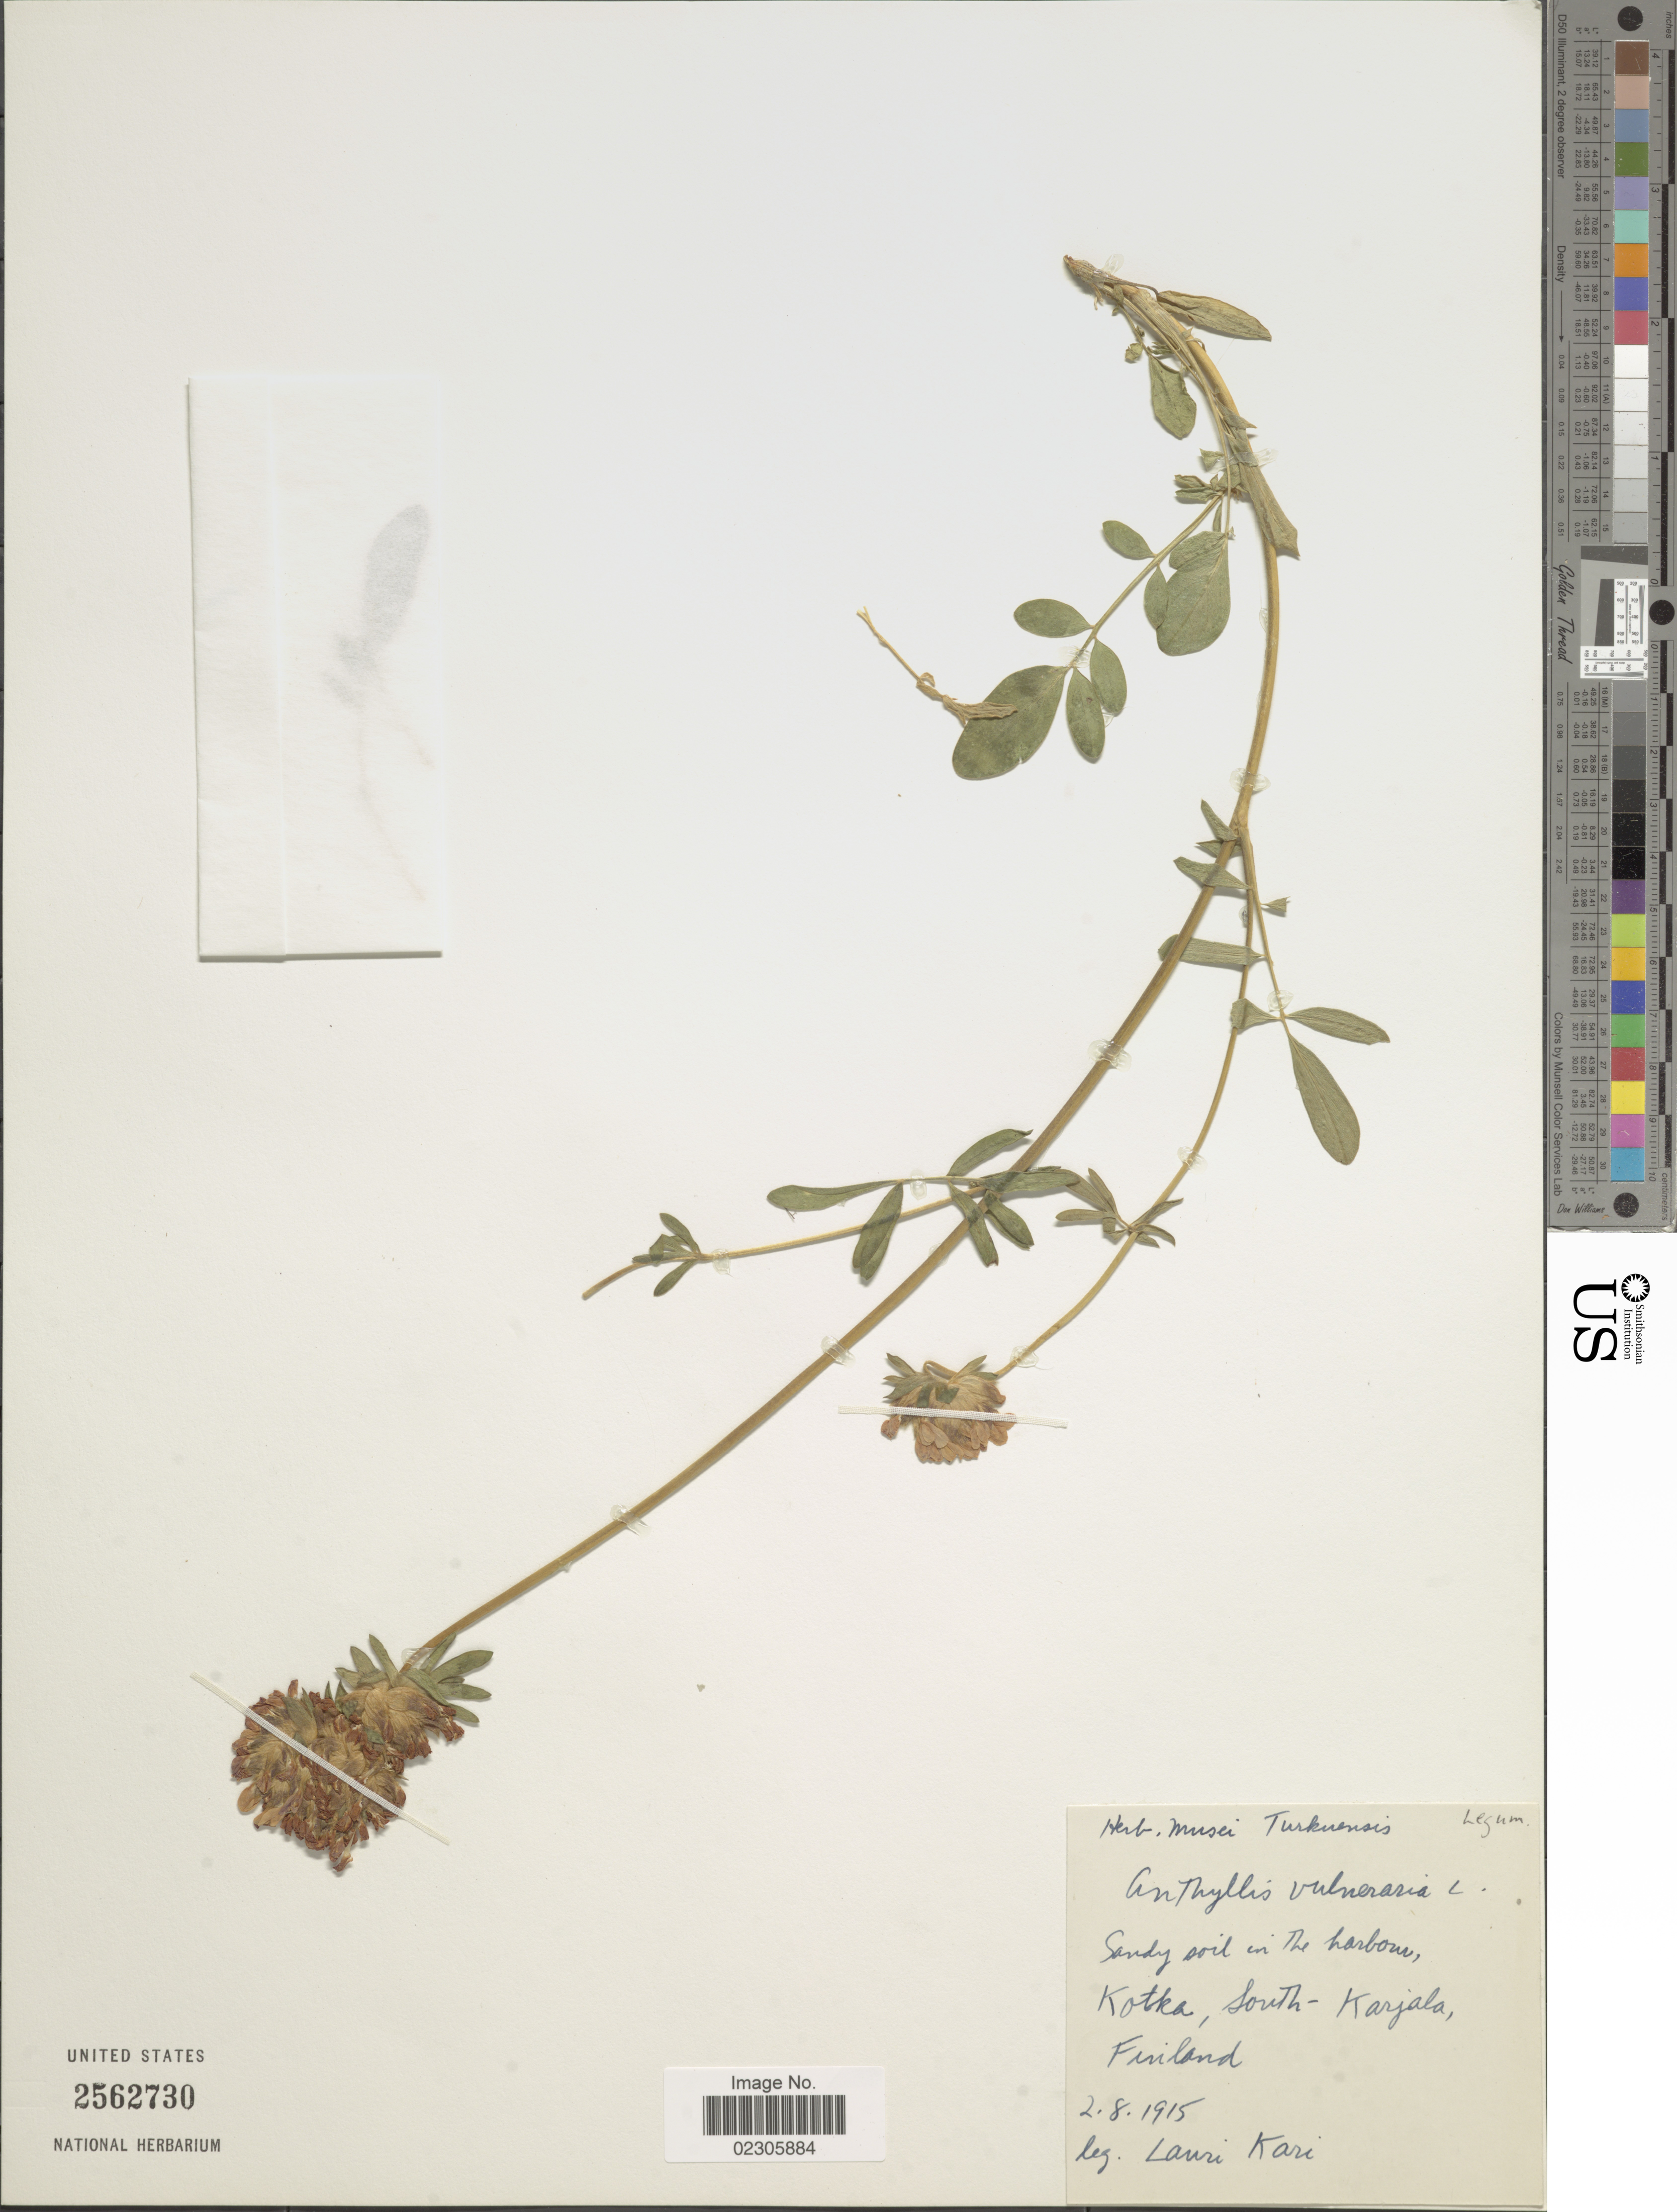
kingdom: Plantae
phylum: Tracheophyta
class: Magnoliopsida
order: Fabales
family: Fabaceae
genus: Anthyllis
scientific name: Anthyllis vulneraria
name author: L.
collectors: L. Kari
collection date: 1915-08-02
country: Finland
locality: Kotka, South-Karjala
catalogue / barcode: US 2562730